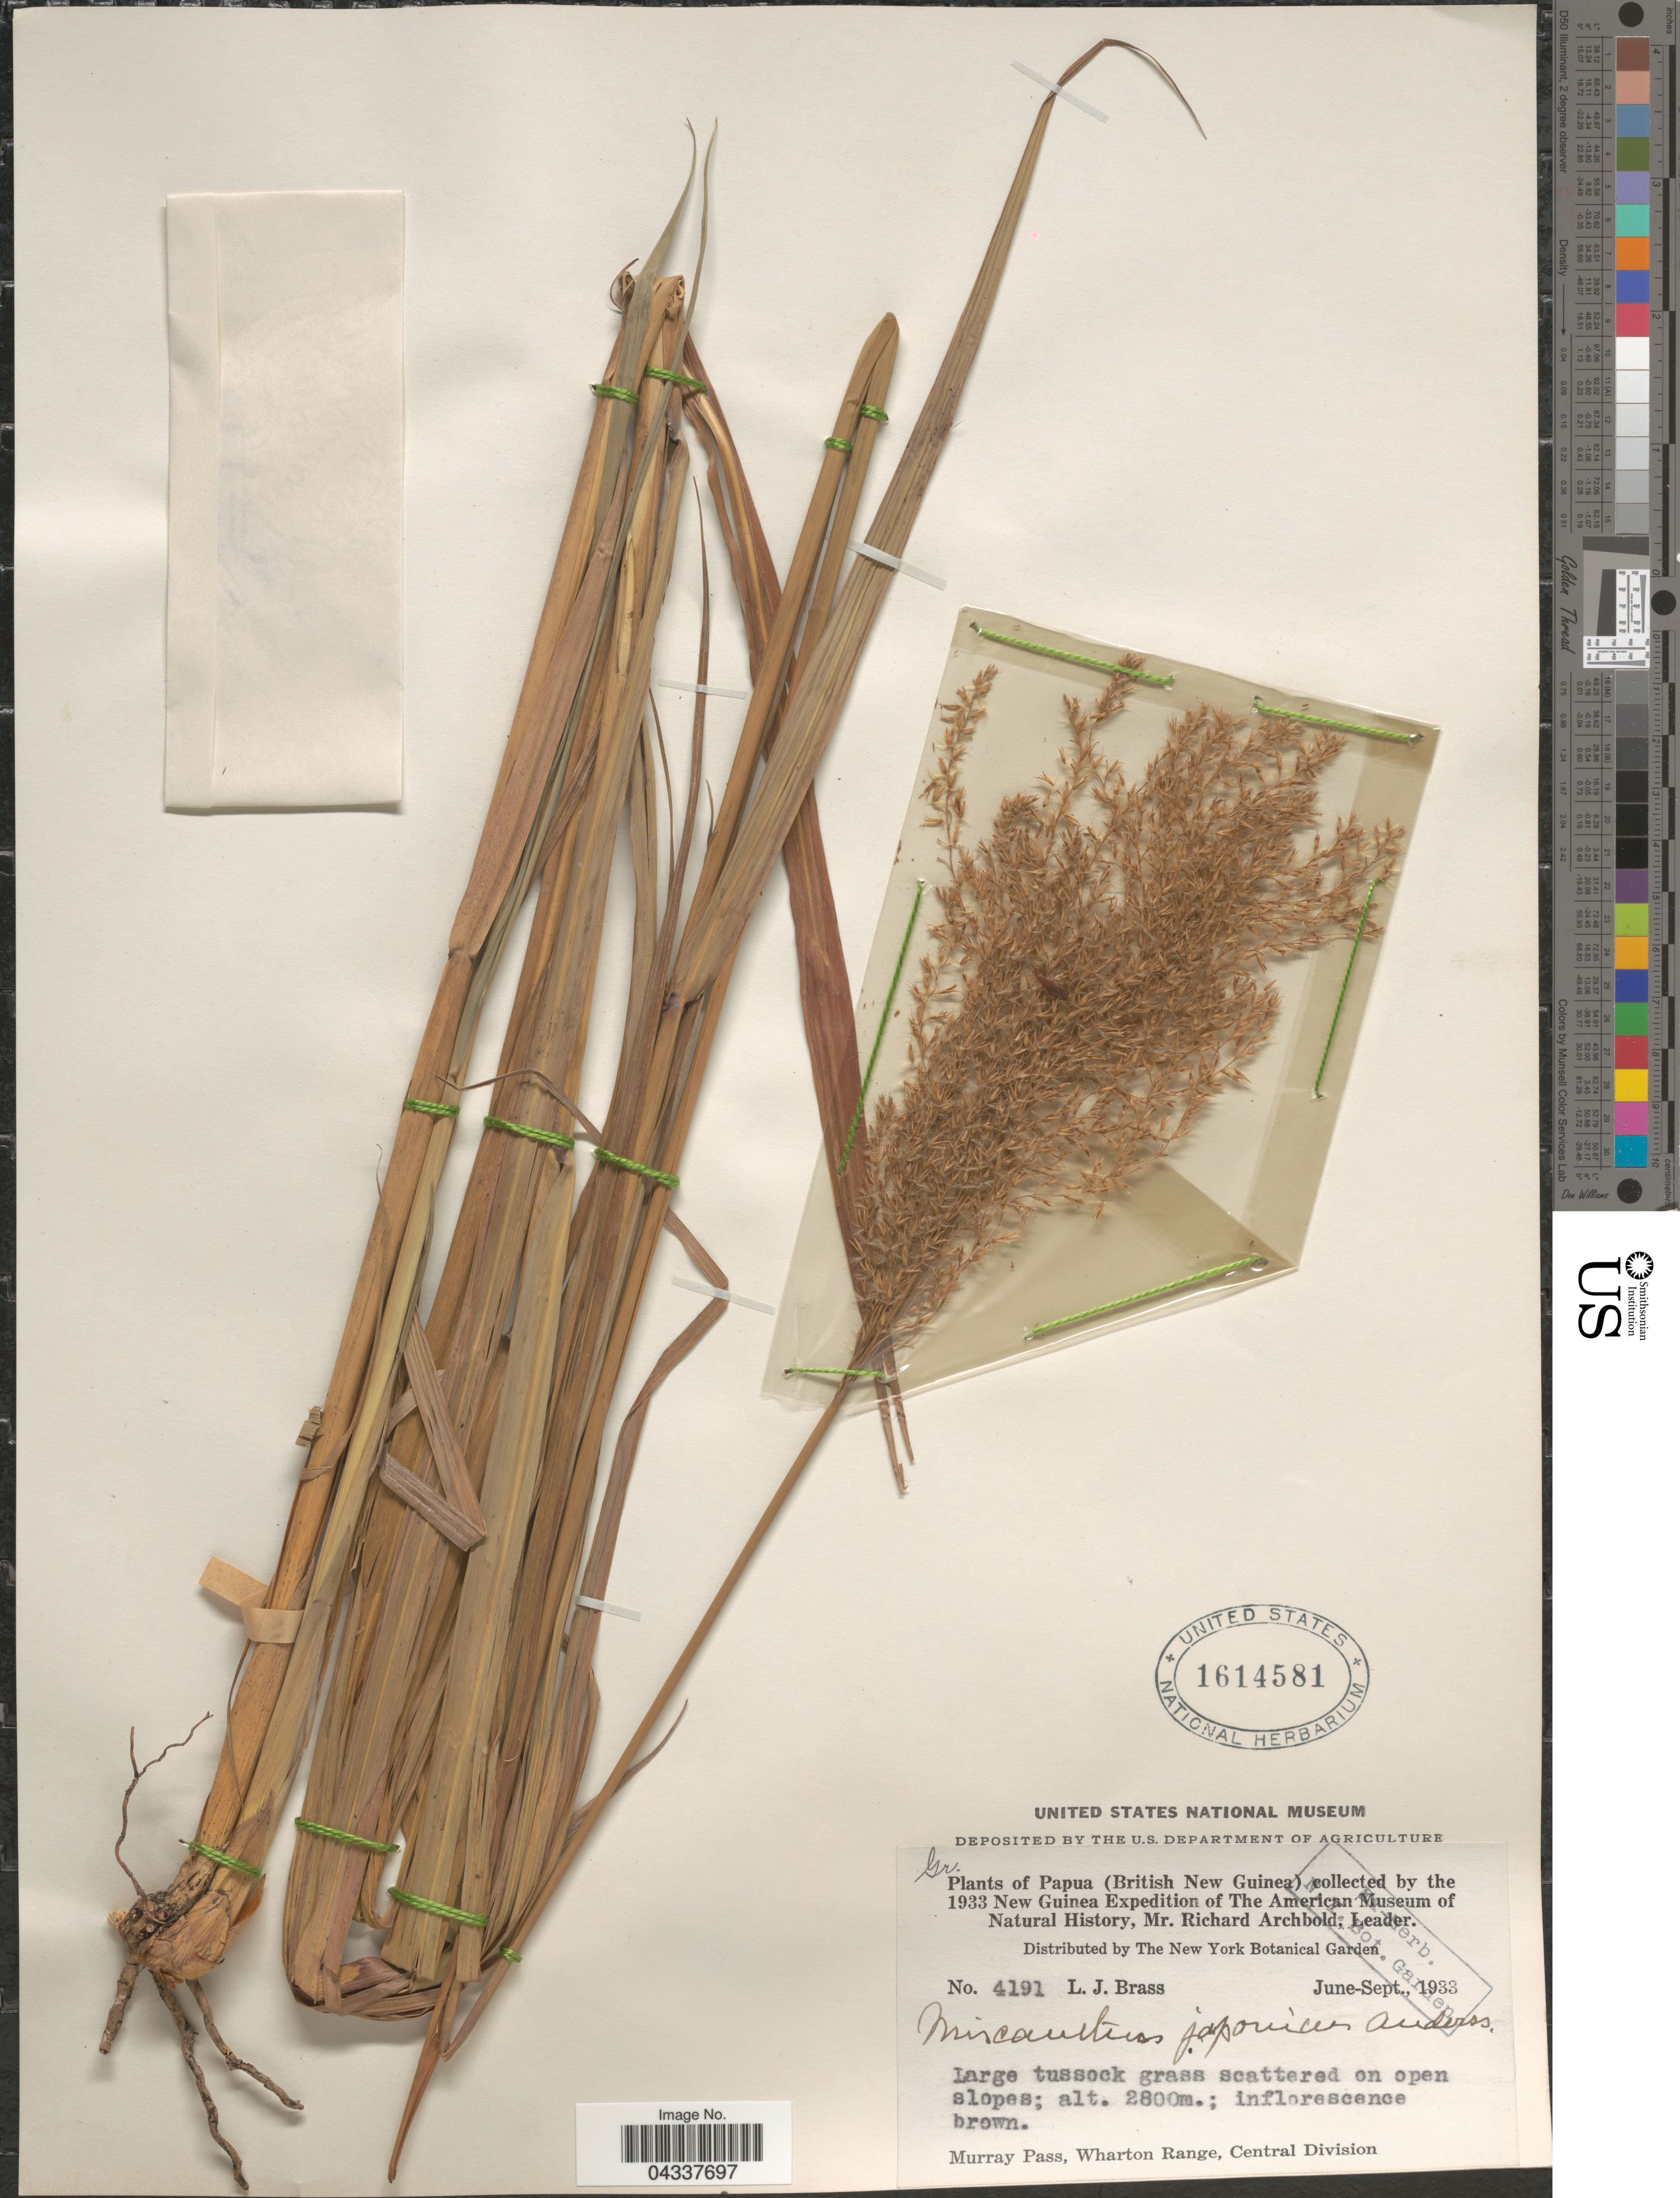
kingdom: Plantae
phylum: Tracheophyta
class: Liliopsida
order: Poales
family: Poaceae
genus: Miscanthus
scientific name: Miscanthus sinensis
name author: Andersson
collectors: L. J. Brass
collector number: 4191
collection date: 1933-06/1933-09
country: Papua New Guinea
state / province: Central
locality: Papua (British New Guinea). 1933 New Guinea Expedition of The American Museum of Natural History. Murray Pass, Wharton Range, Central Division.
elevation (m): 2800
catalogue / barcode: US 1614581